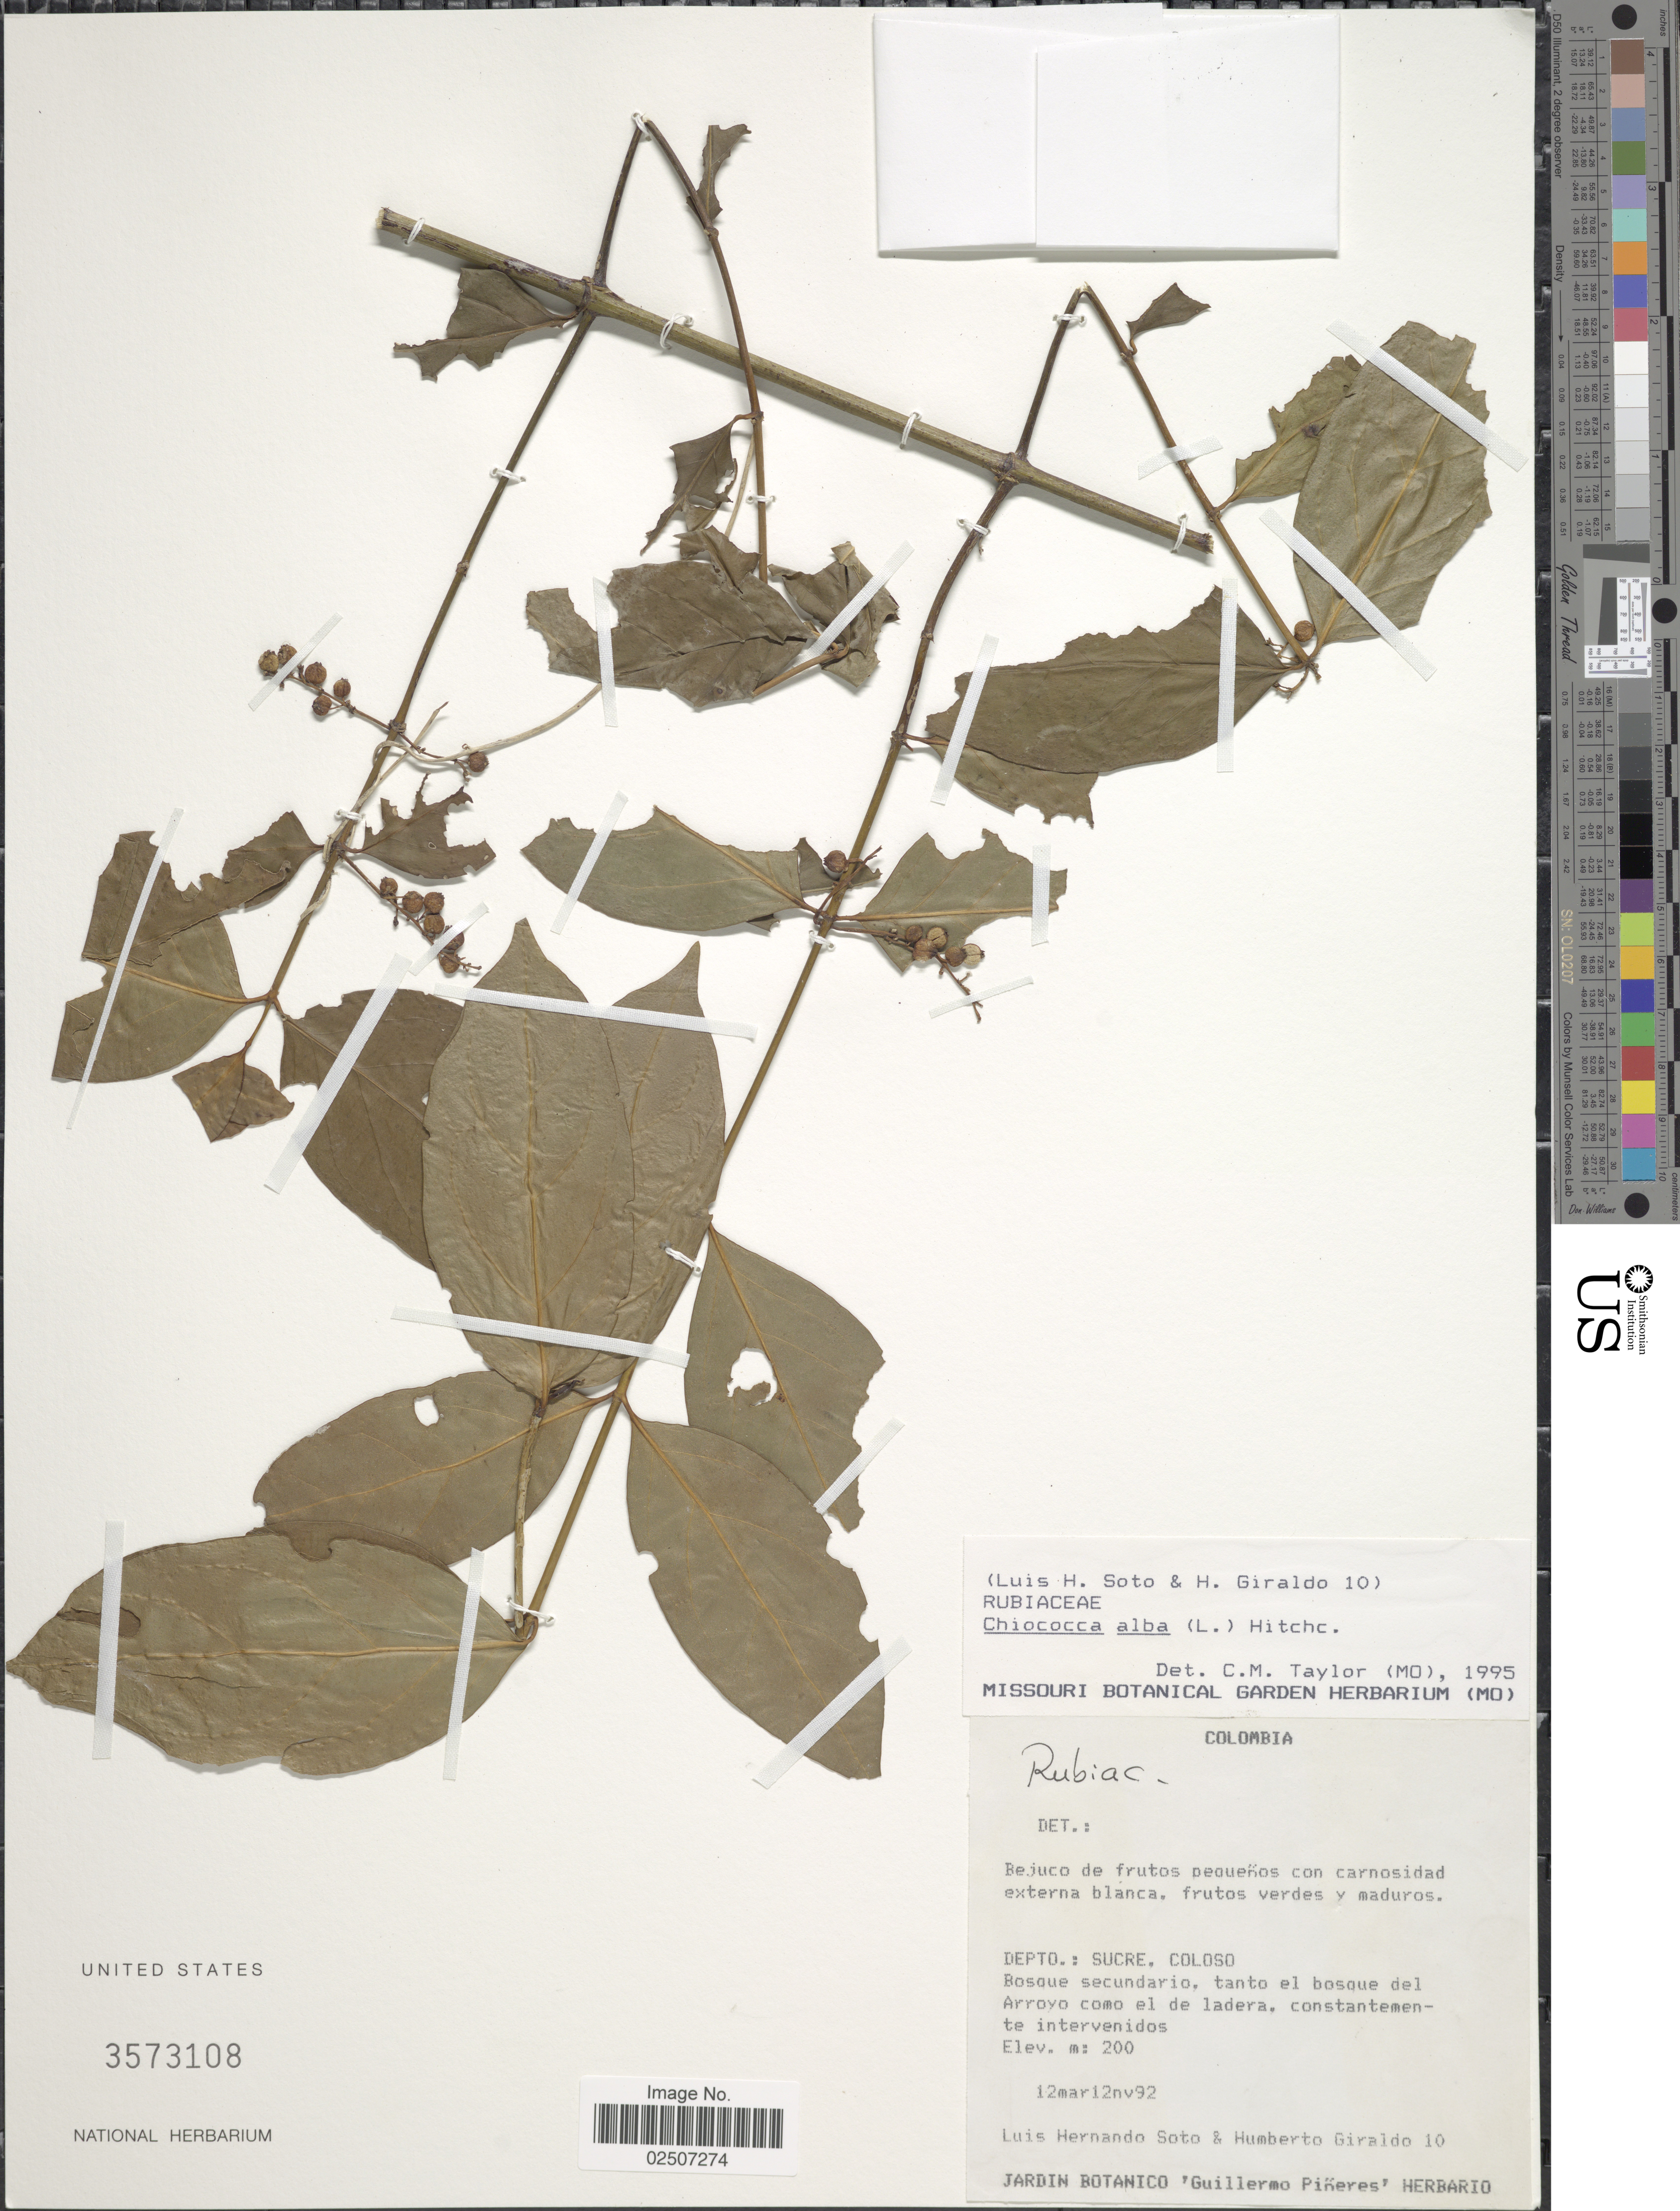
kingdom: Plantae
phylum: Tracheophyta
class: Magnoliopsida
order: Gentianales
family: Rubiaceae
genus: Chiococca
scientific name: Chiococca alba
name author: (L.) Hitchc.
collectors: L. Soto & H. Giraldo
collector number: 10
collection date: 1992-03-12/1992-11-12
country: Colombia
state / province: Sucre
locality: Depto.: Sucre, Coloso.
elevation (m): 200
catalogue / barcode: US 3573108